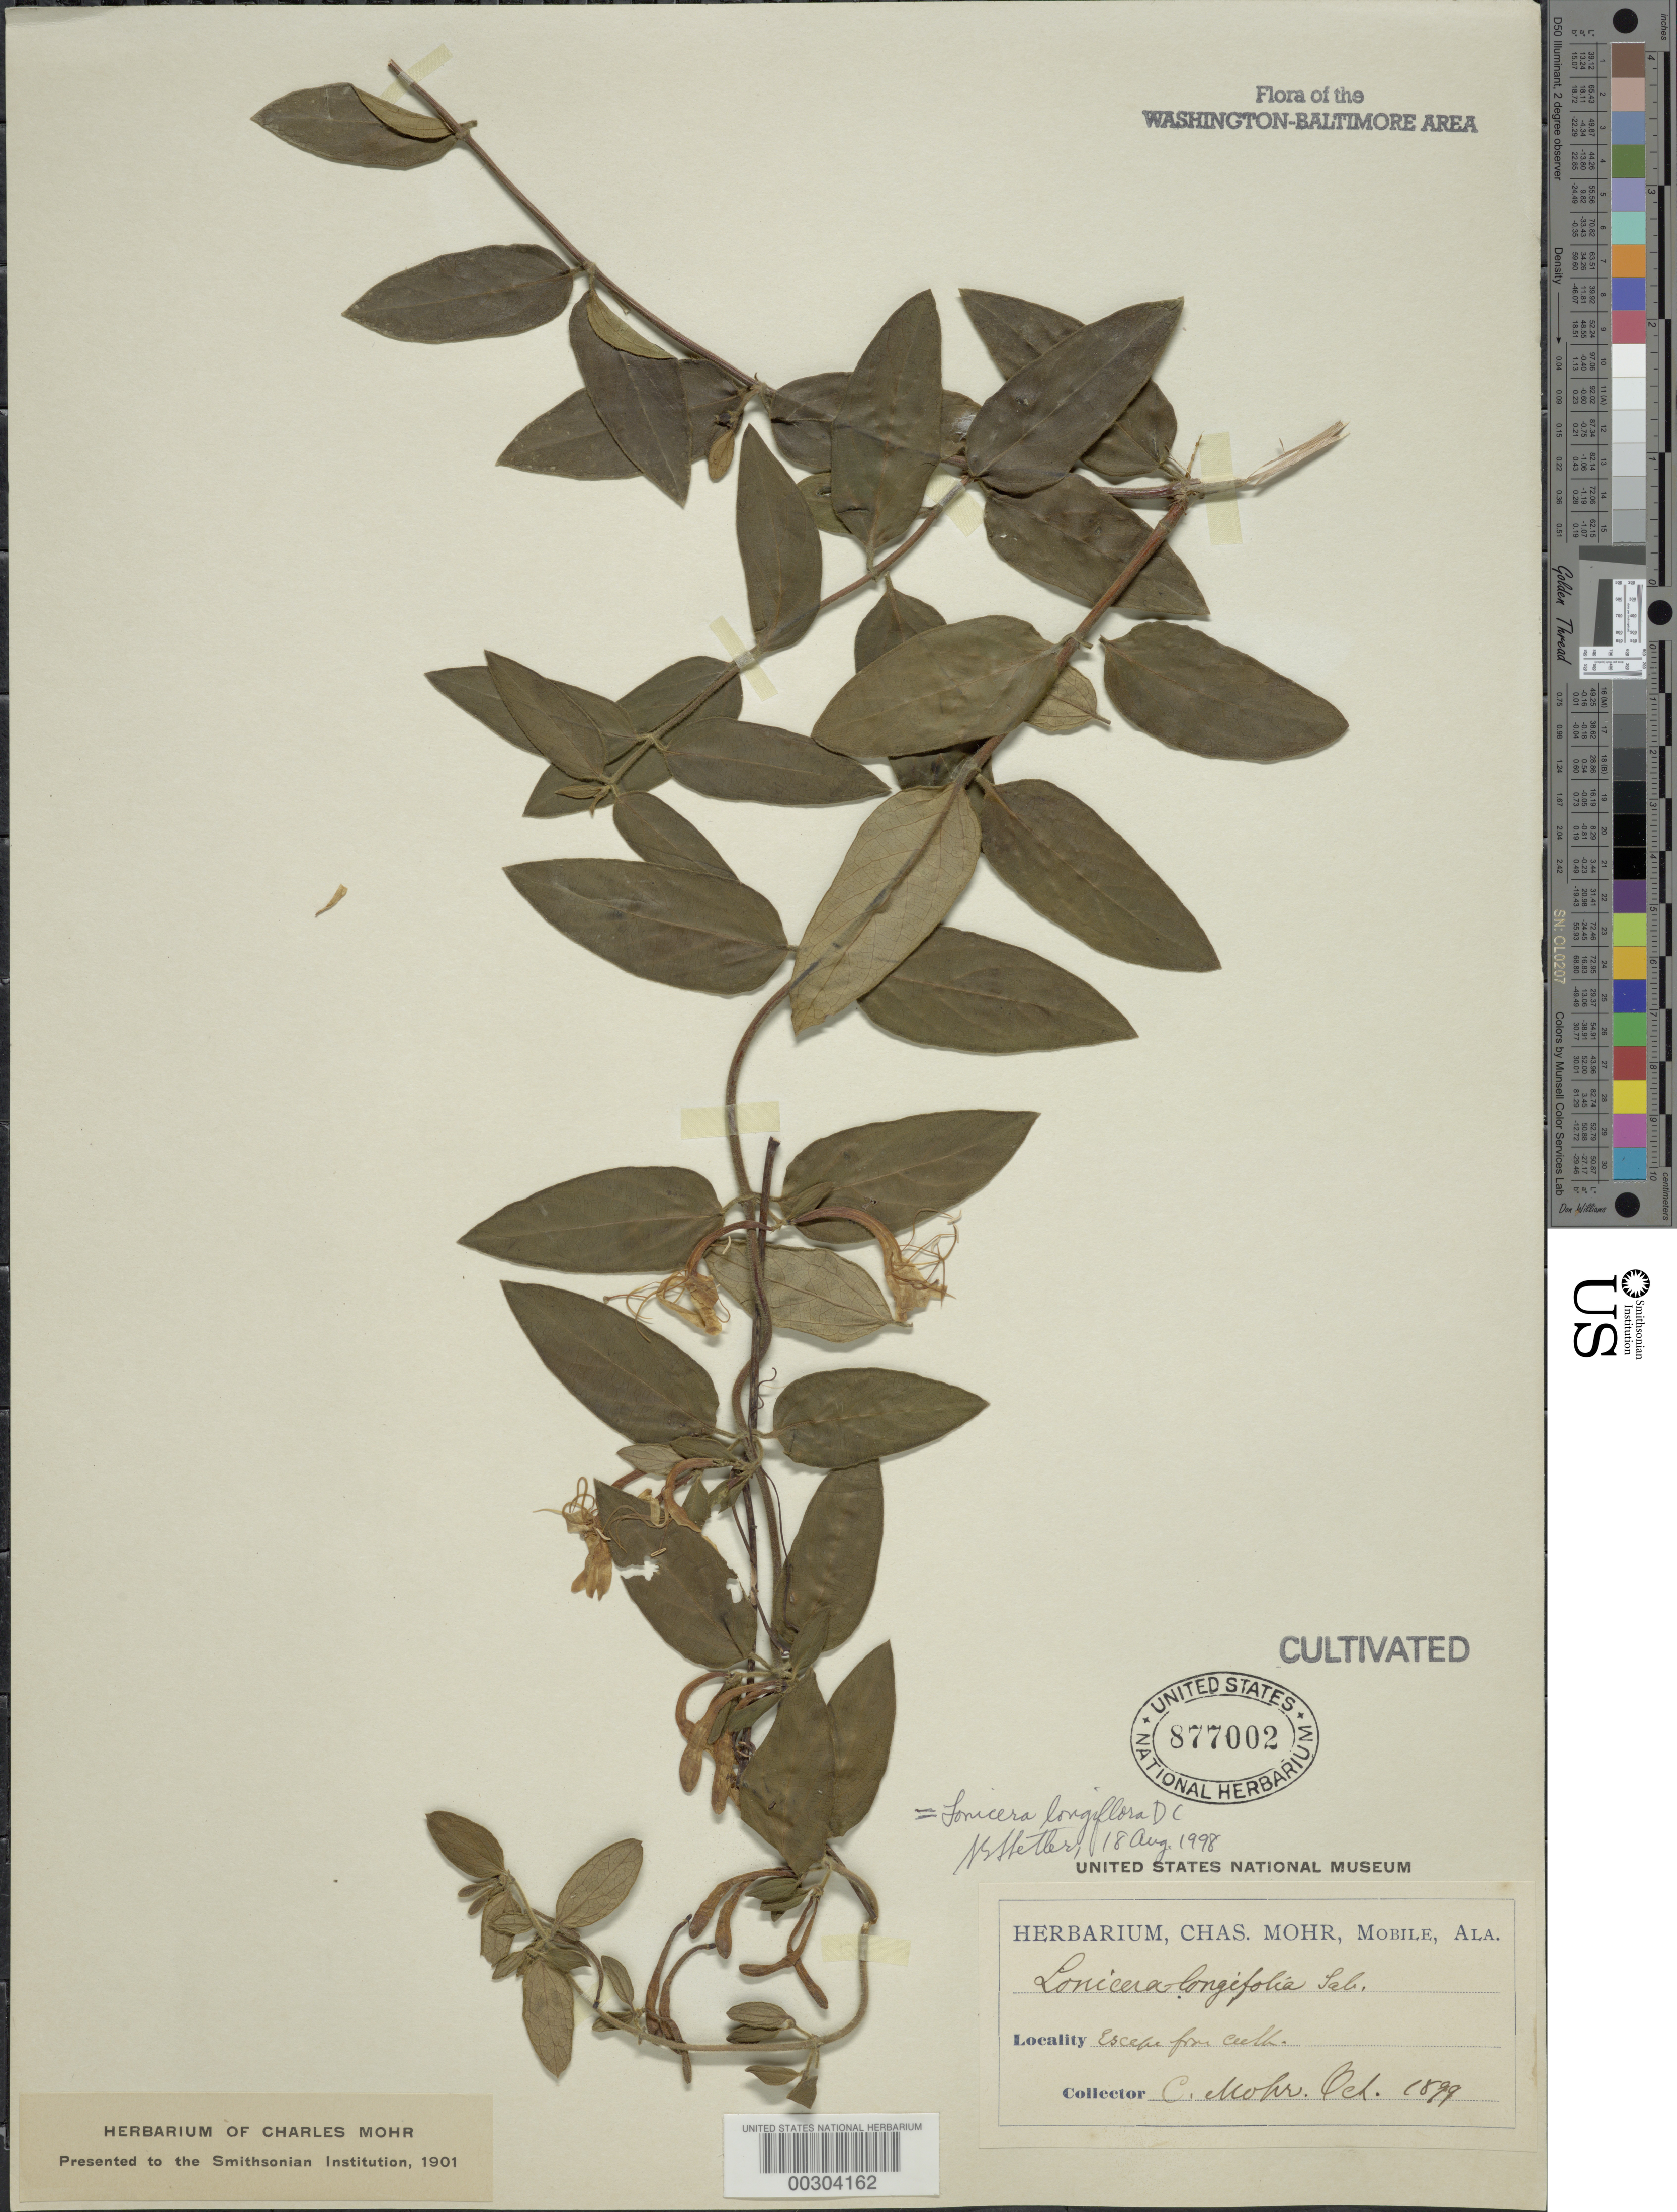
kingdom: Plantae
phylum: Tracheophyta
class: Magnoliopsida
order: Dipsacales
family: Caprifoliaceae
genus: Lonicera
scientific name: Lonicera longifolia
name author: Royle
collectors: C. T. Mohr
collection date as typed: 1899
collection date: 1899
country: United States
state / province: District of Columbia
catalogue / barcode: US 877002